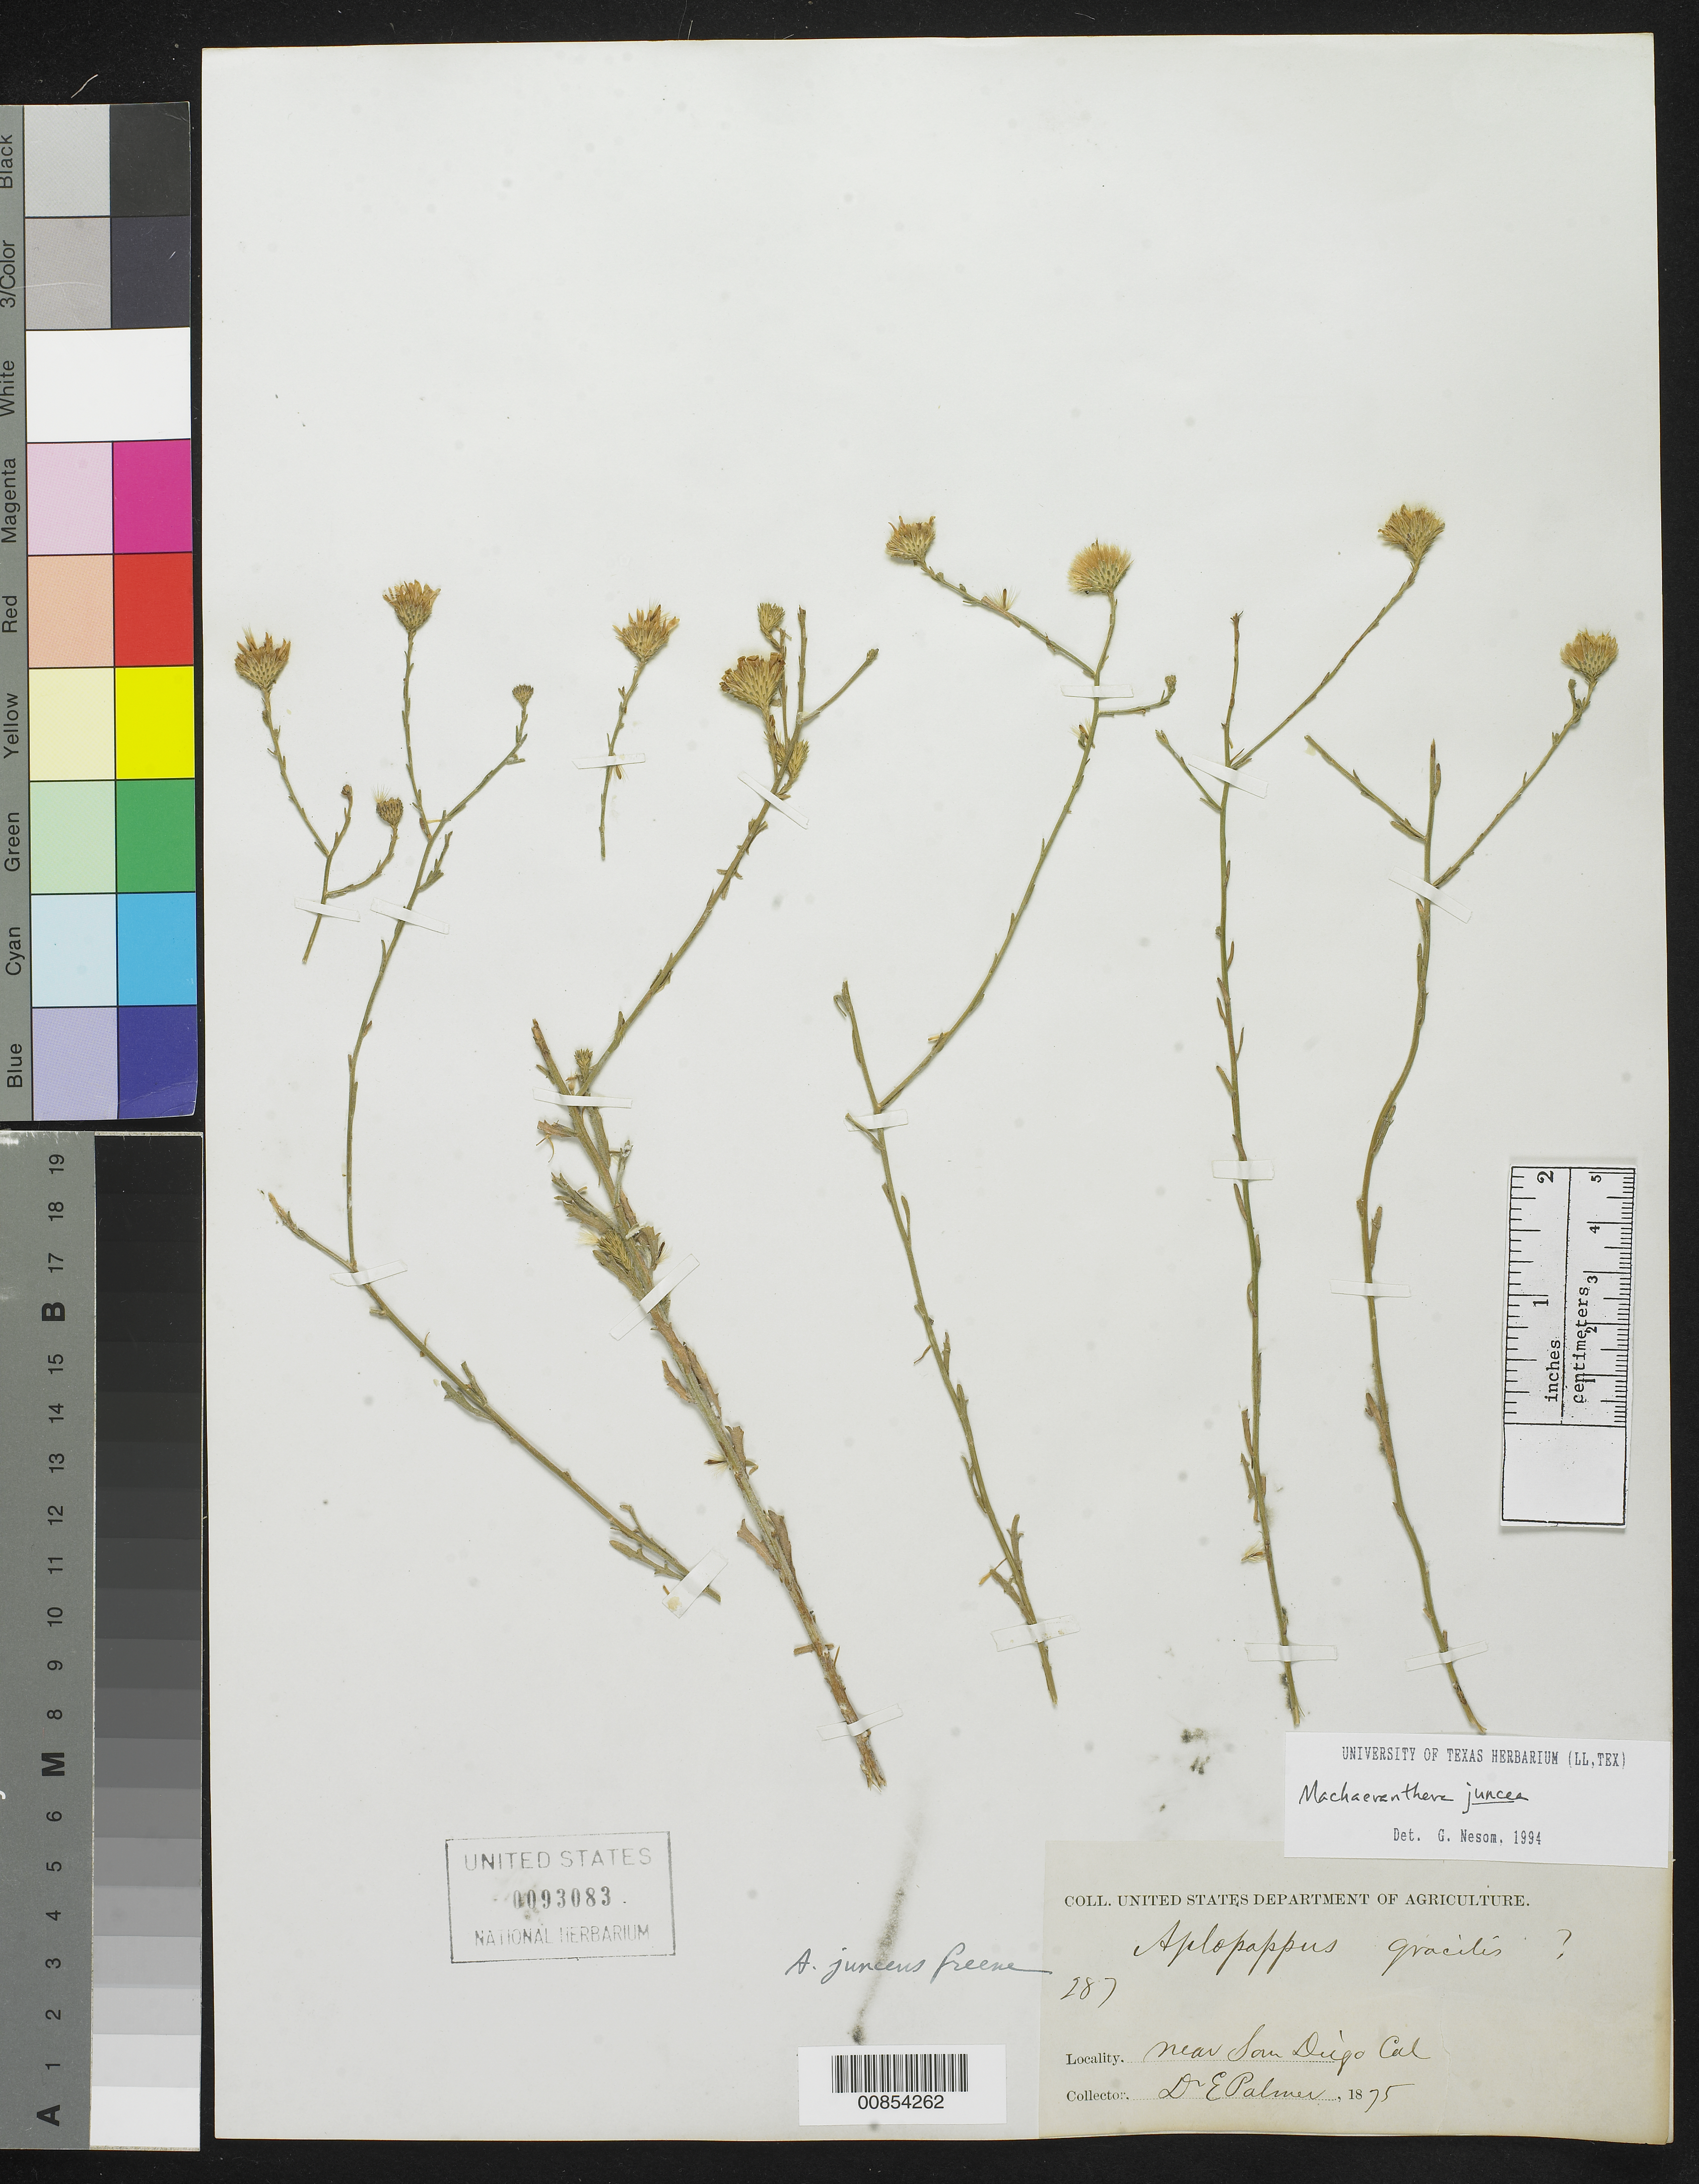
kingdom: Plantae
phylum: Tracheophyta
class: Magnoliopsida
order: Asterales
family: Asteraceae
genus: Machaeranthera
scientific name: Machaeranthera juncea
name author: (Greene) Shinners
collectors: E. Palmer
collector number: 287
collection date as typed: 1875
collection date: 1875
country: United States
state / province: California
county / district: San Diego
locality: Near San Diego California.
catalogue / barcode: US 93083